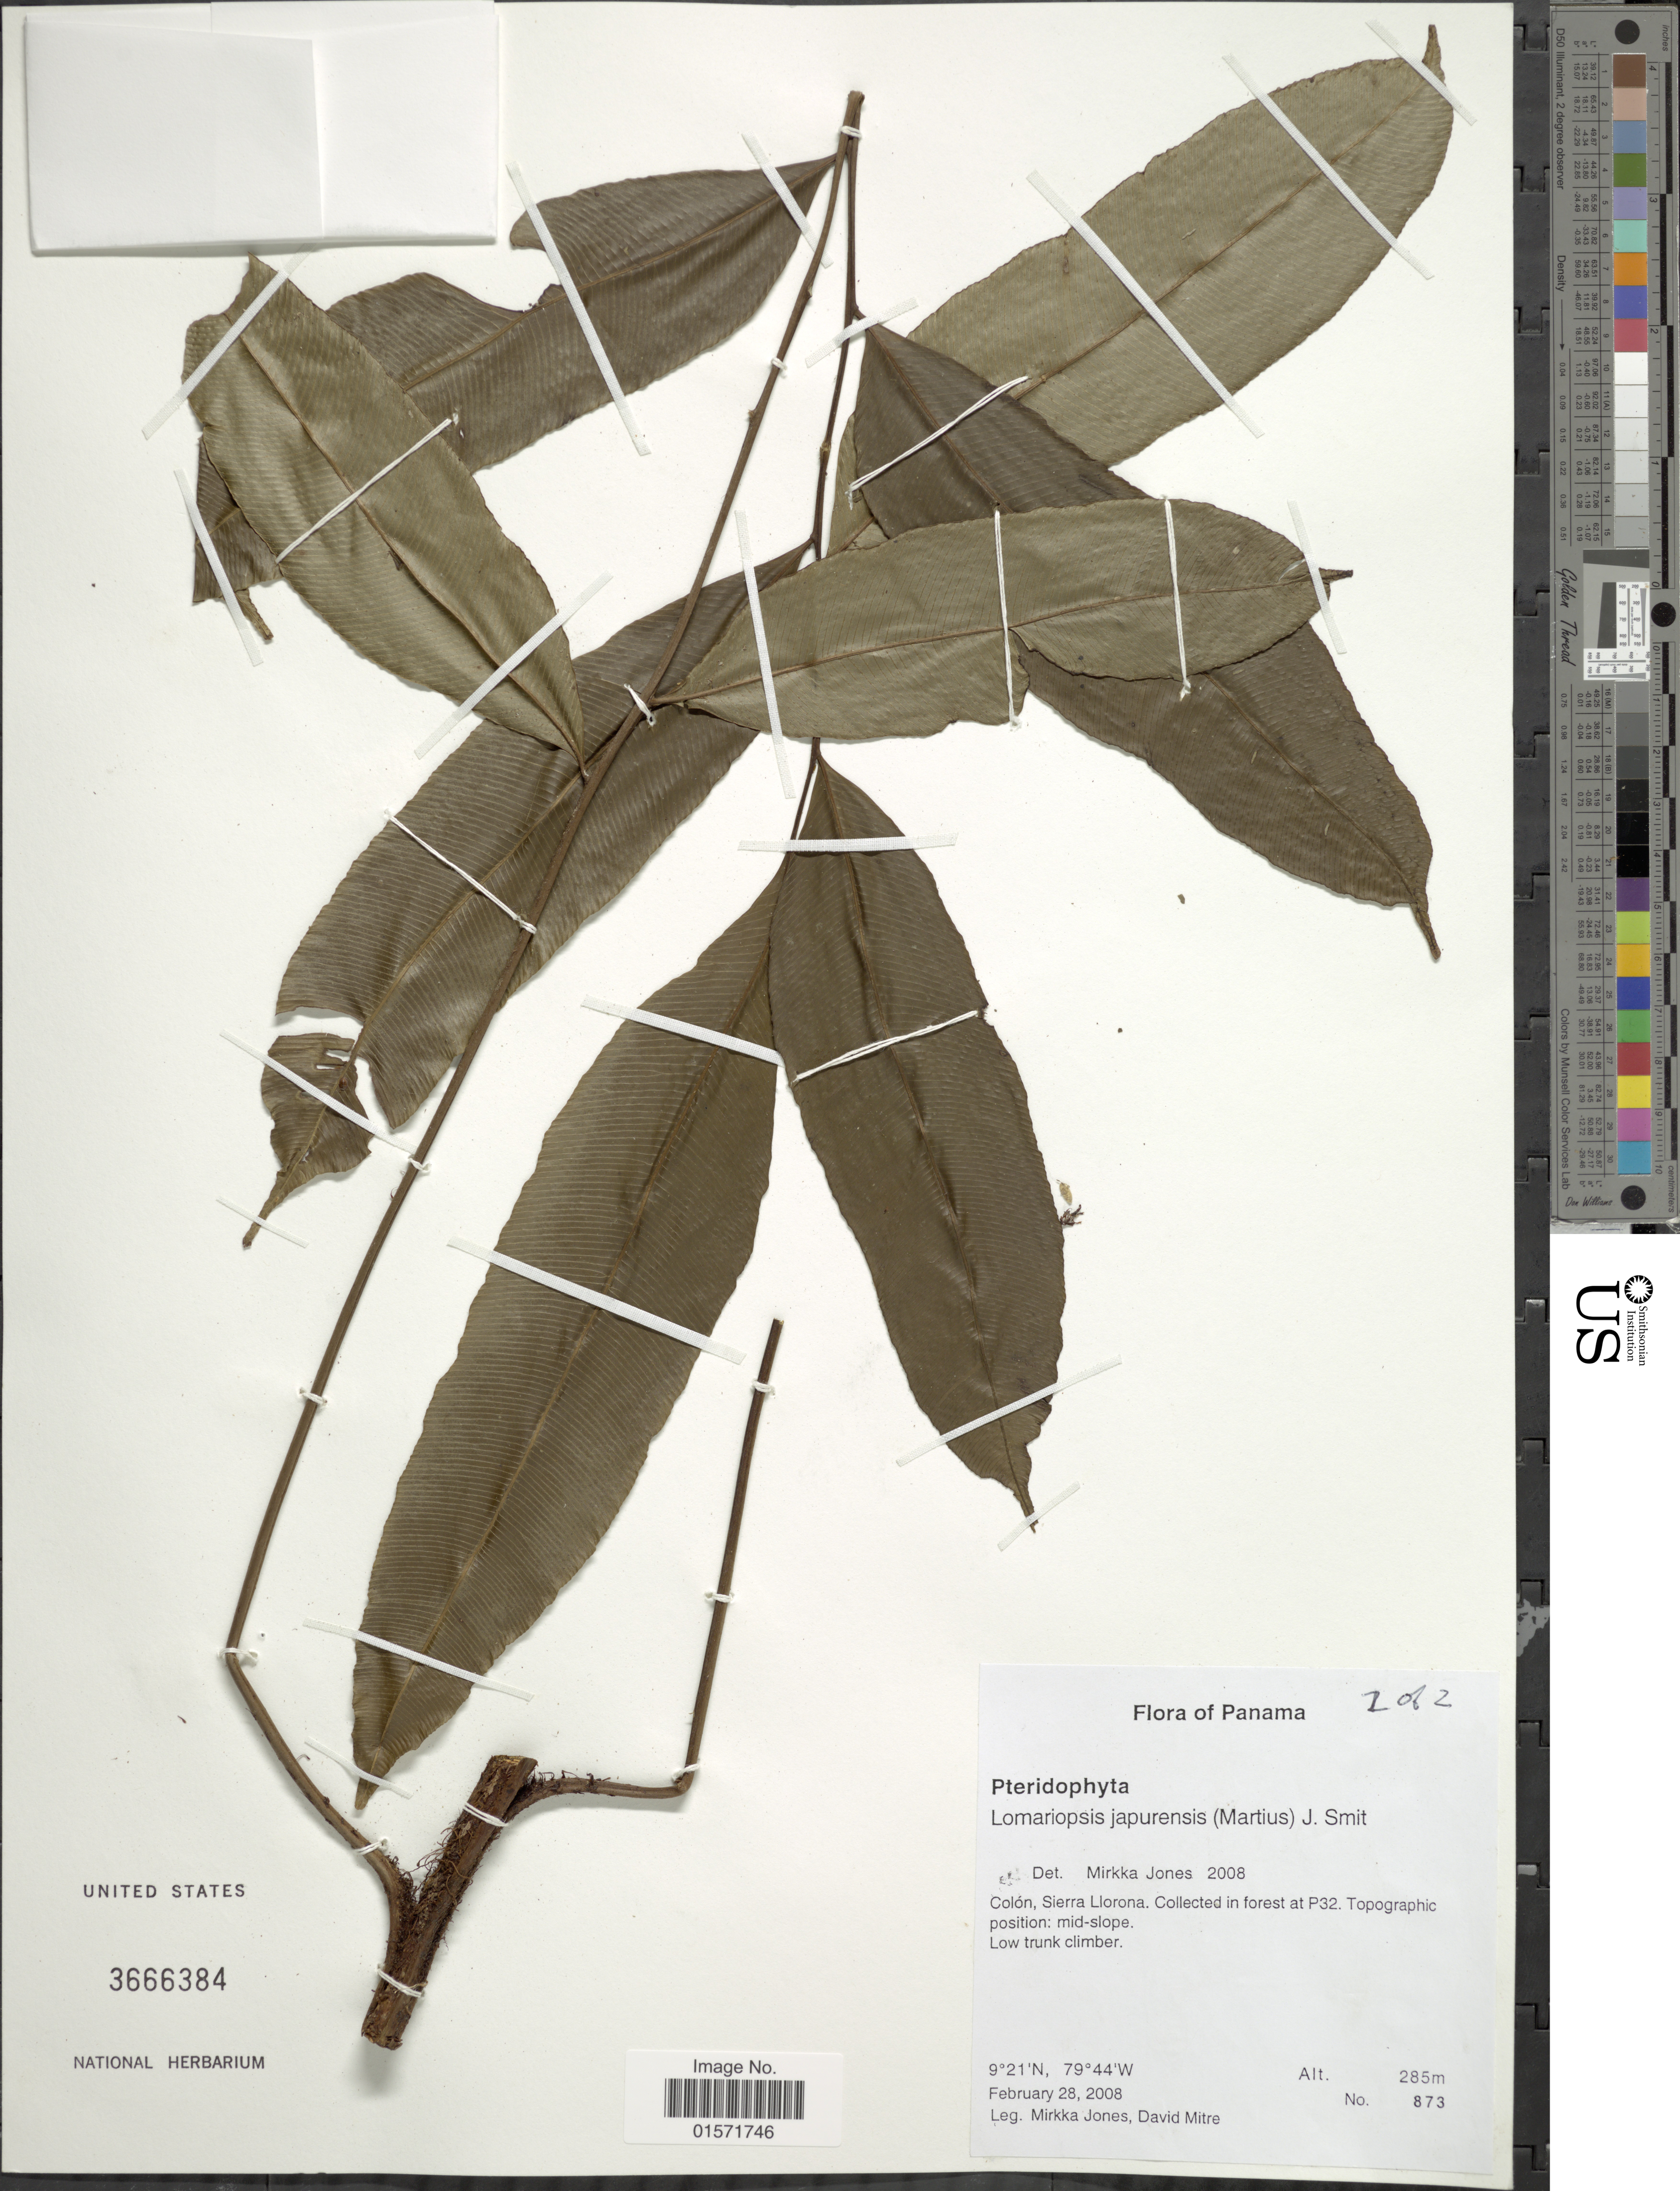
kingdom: Plantae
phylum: Tracheophyta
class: Polypodiopsida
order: Polypodiales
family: Lomariopsidaceae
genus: Lomariopsis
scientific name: Lomariopsis japurensis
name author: (Mart.) J. Sm.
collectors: M. Jones & D. Mitre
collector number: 873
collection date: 2008-02-28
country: Panama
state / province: Colón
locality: Colon, Sierra Llorona. Collected in forest at P32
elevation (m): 285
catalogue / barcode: US 3666384